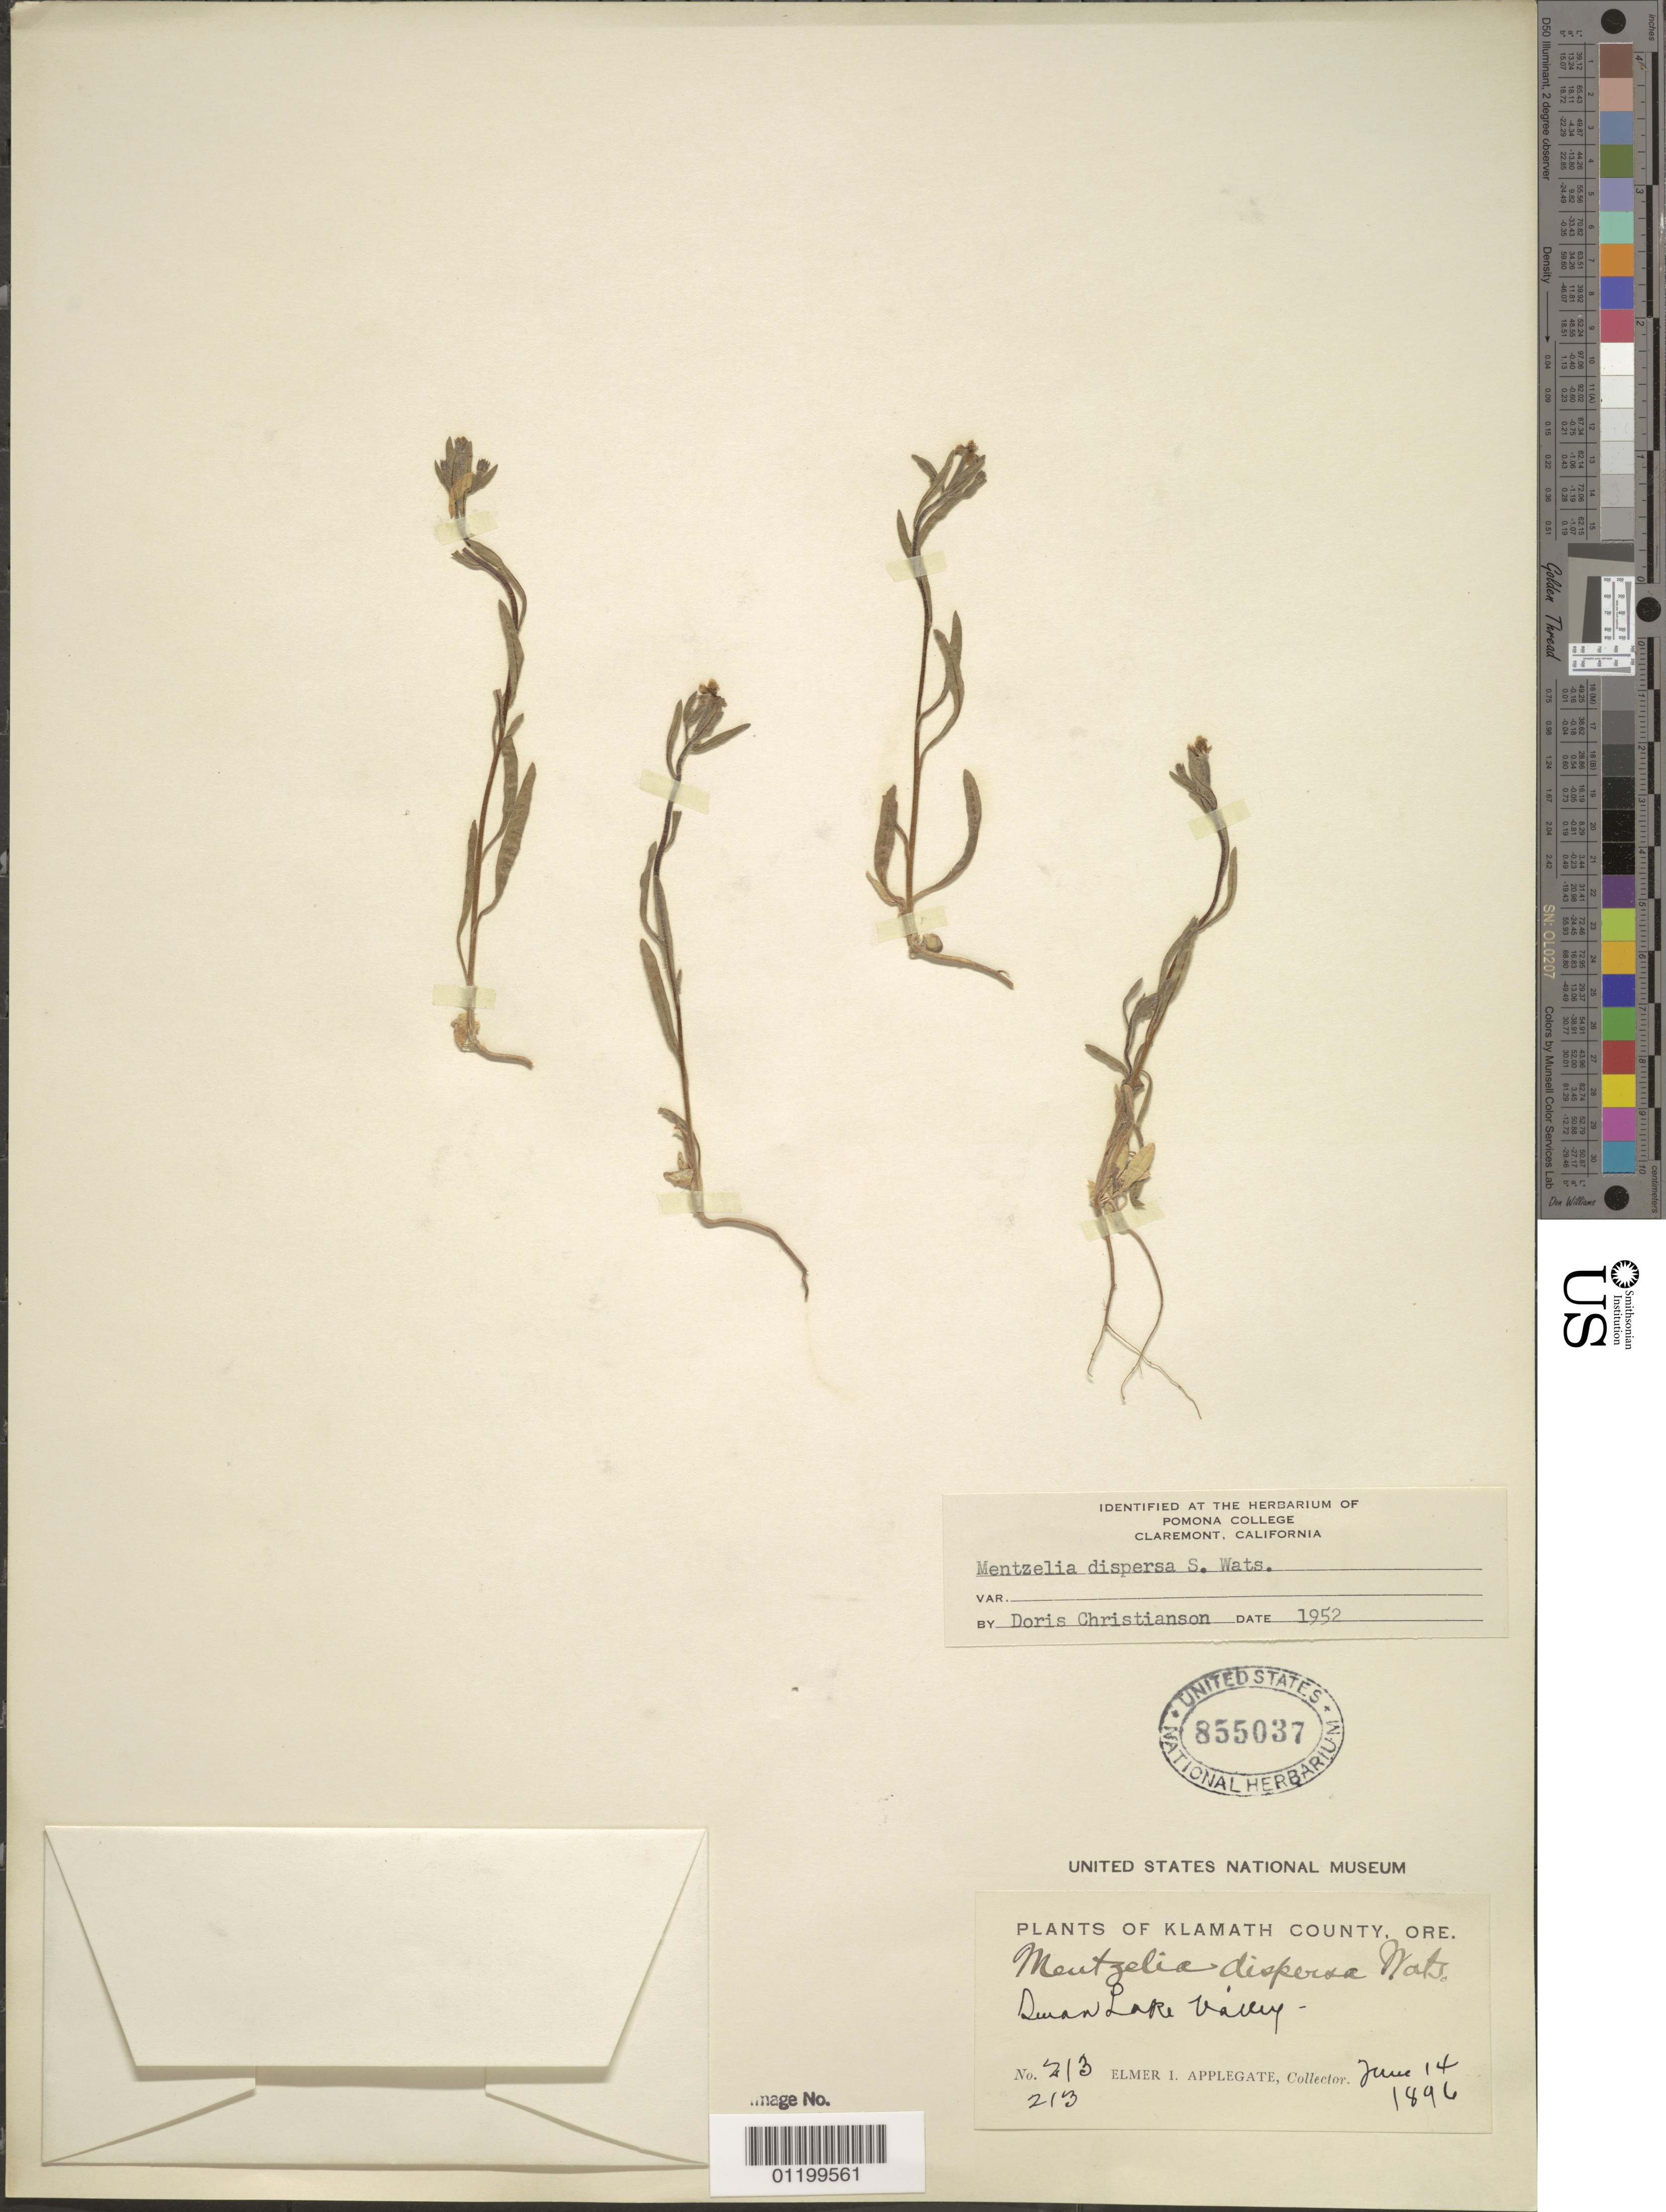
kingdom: Plantae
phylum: Tracheophyta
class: Magnoliopsida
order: Cornales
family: Loasaceae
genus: Mentzelia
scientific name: Mentzelia dispersa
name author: S. Watson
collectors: E. I. Applegate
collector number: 213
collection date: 1896-06-14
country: United States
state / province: Oregon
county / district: Klamath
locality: Swan Lake Valley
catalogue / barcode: US 855037